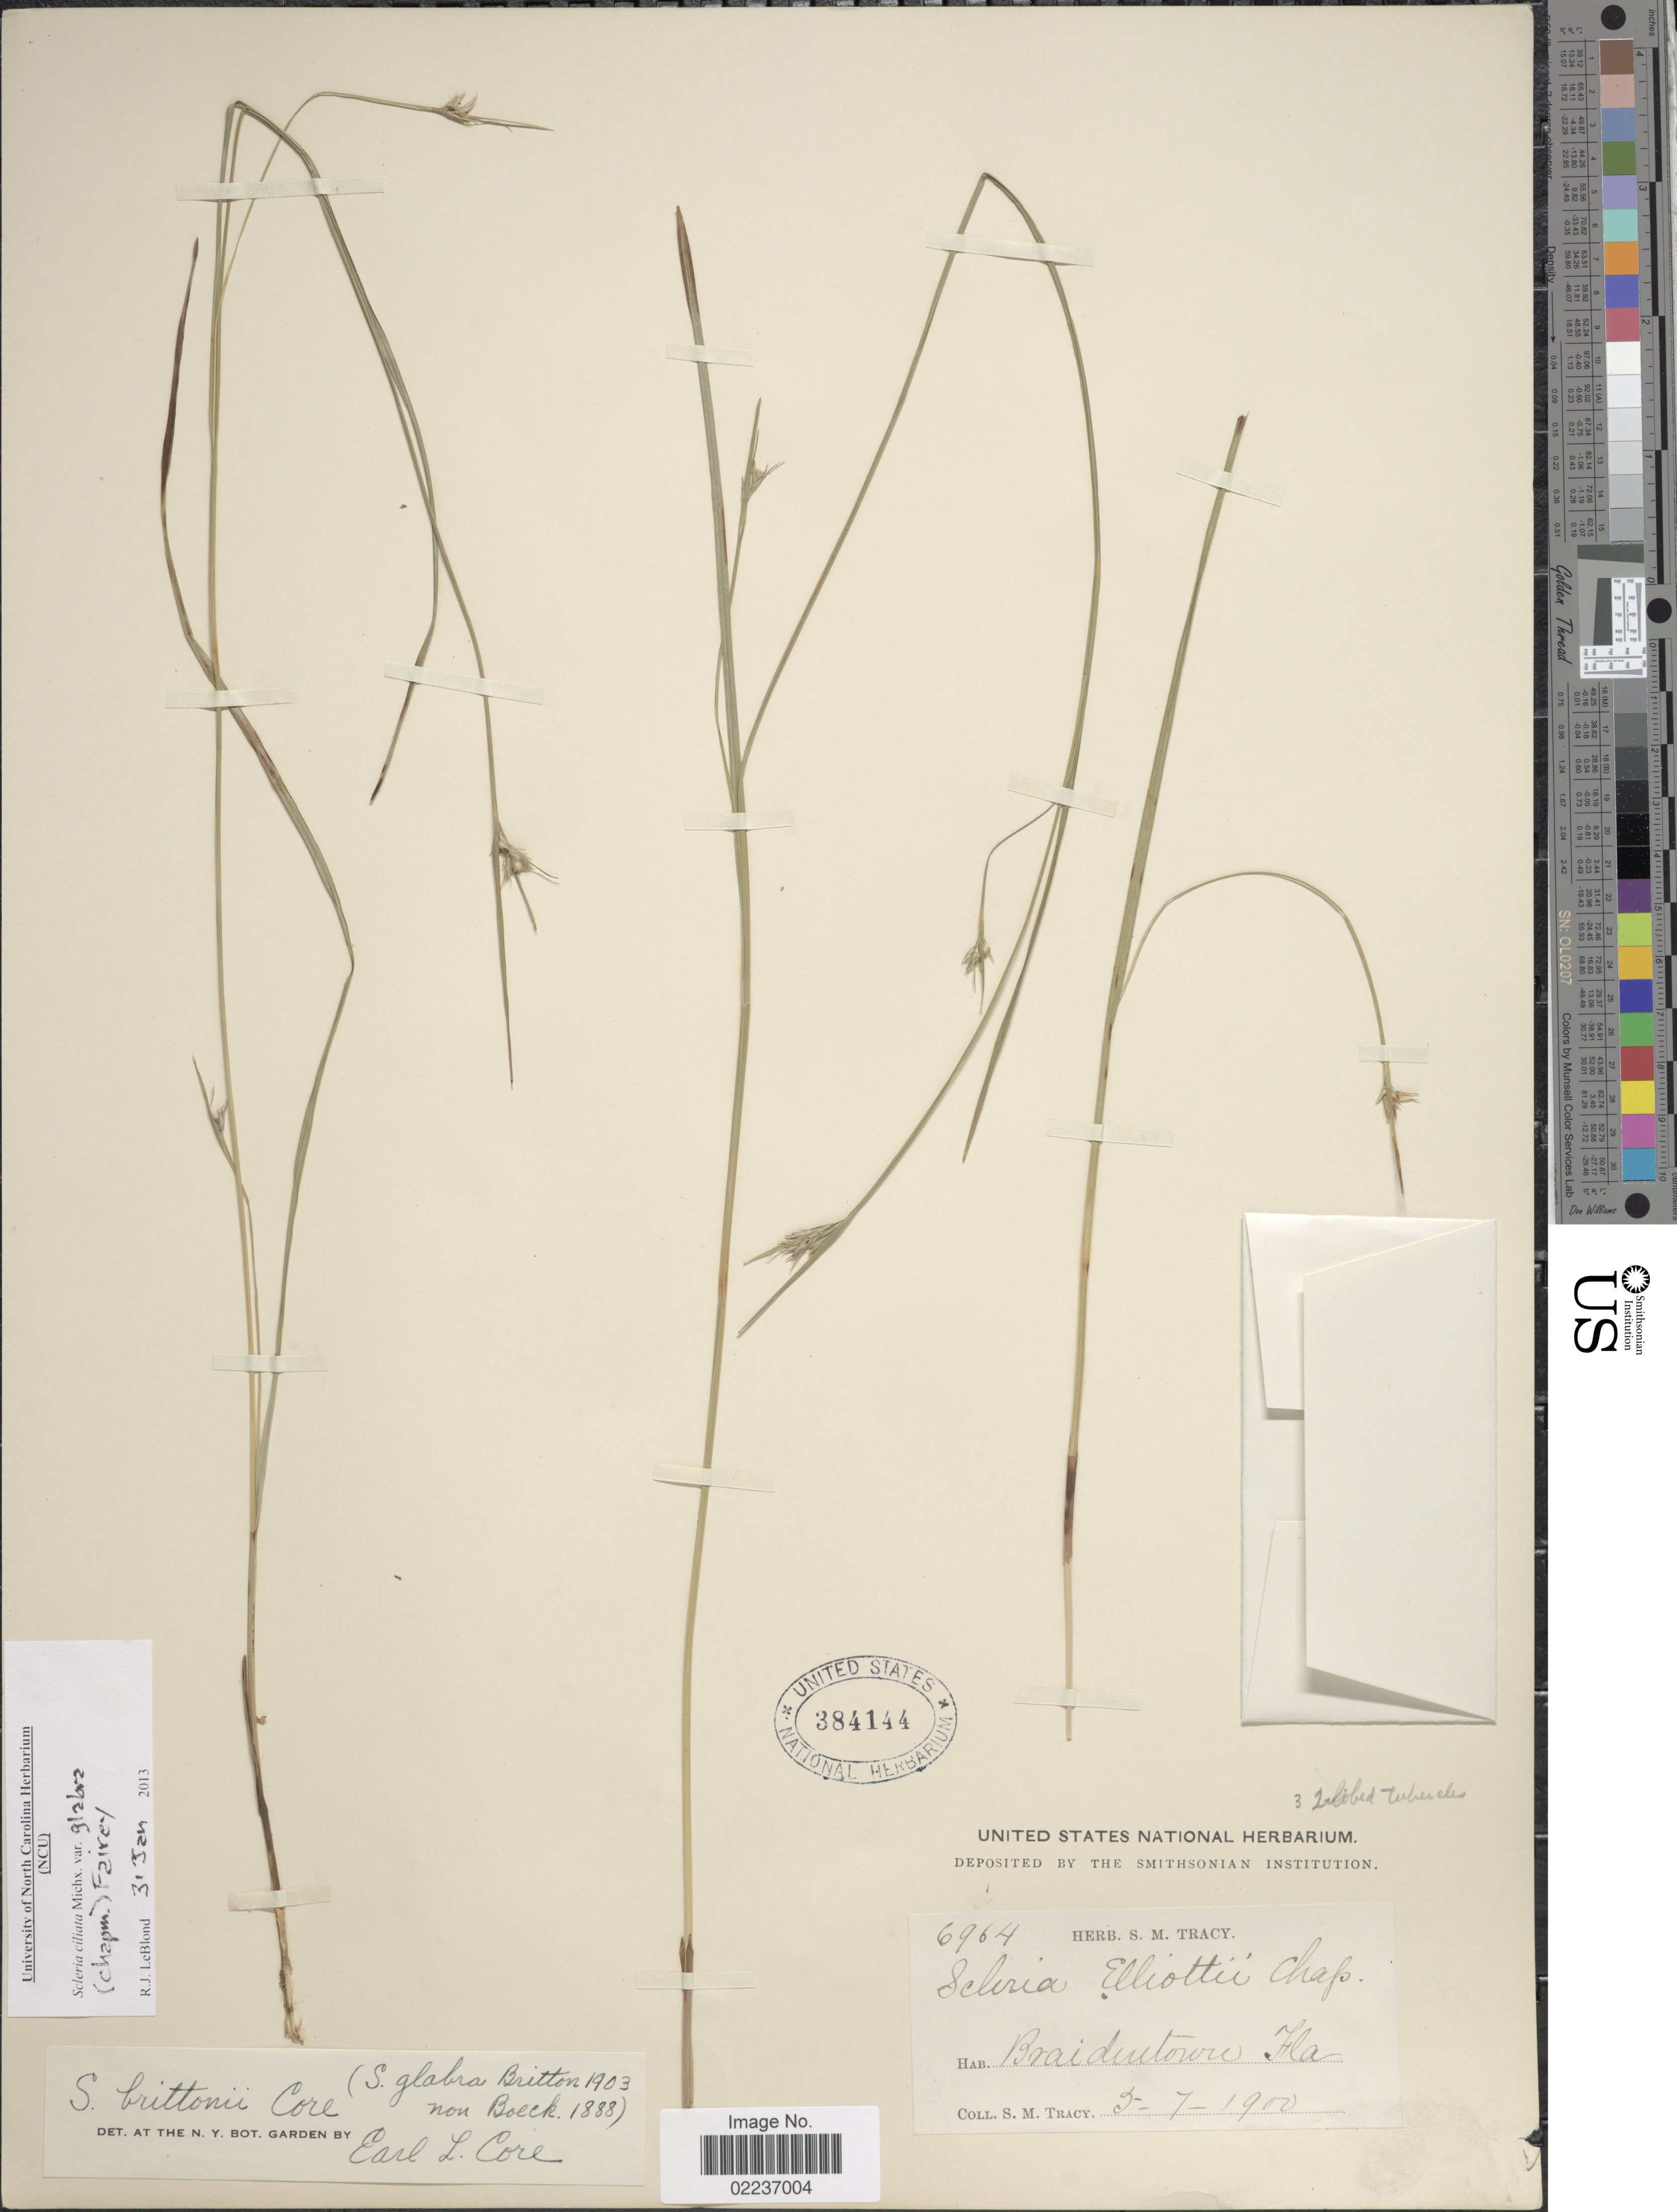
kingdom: Plantae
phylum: Tracheophyta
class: Liliopsida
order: Poales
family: Cyperaceae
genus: Scleria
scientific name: Scleria brittonii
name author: Core ex Small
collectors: Ex herb. S. M. Tracy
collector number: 6964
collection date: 1900-05-07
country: United States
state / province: Florida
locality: Braiduentown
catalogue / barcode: US 384144